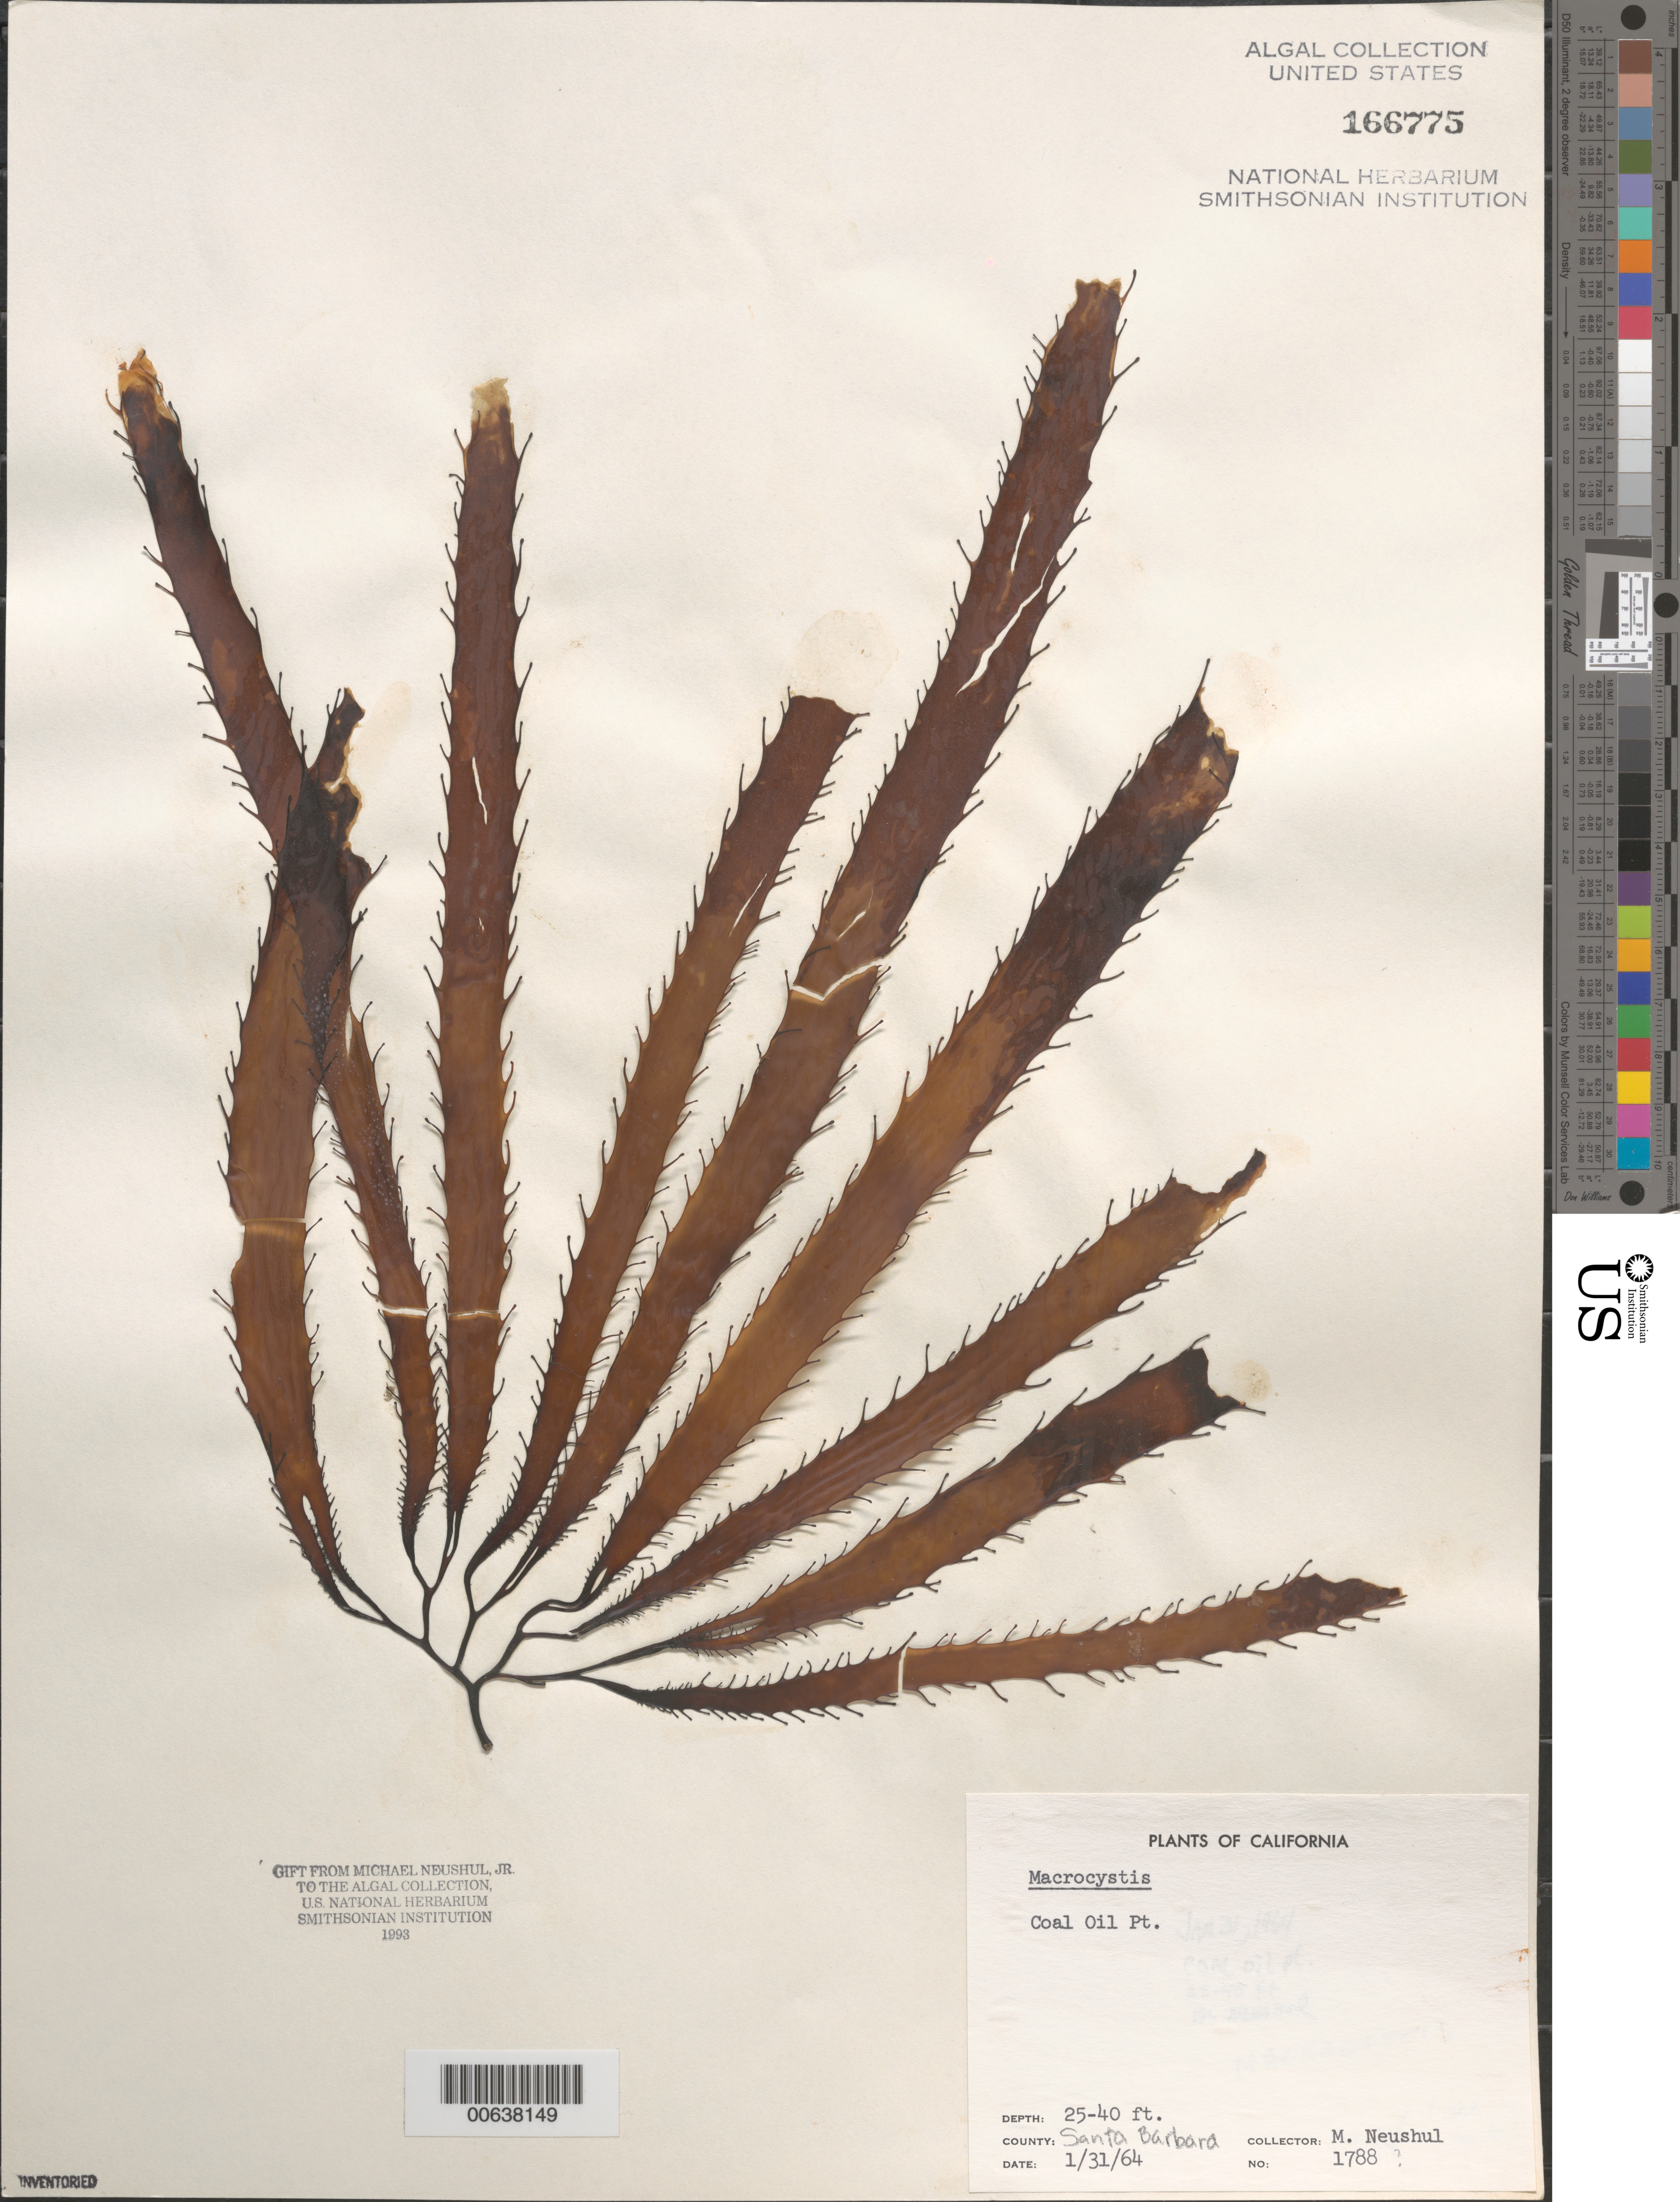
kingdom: Chromista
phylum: Ochrophyta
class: Phaeophyceae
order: Laminariales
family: Laminariaceae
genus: Macrocystis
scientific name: Macrocystis sp.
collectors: M. Neushul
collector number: Neushul 1788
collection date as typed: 31 Jan 1964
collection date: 1964-01-31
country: United States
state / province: California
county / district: Santa Barbara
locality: Coal Oil Point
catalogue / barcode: US 166775